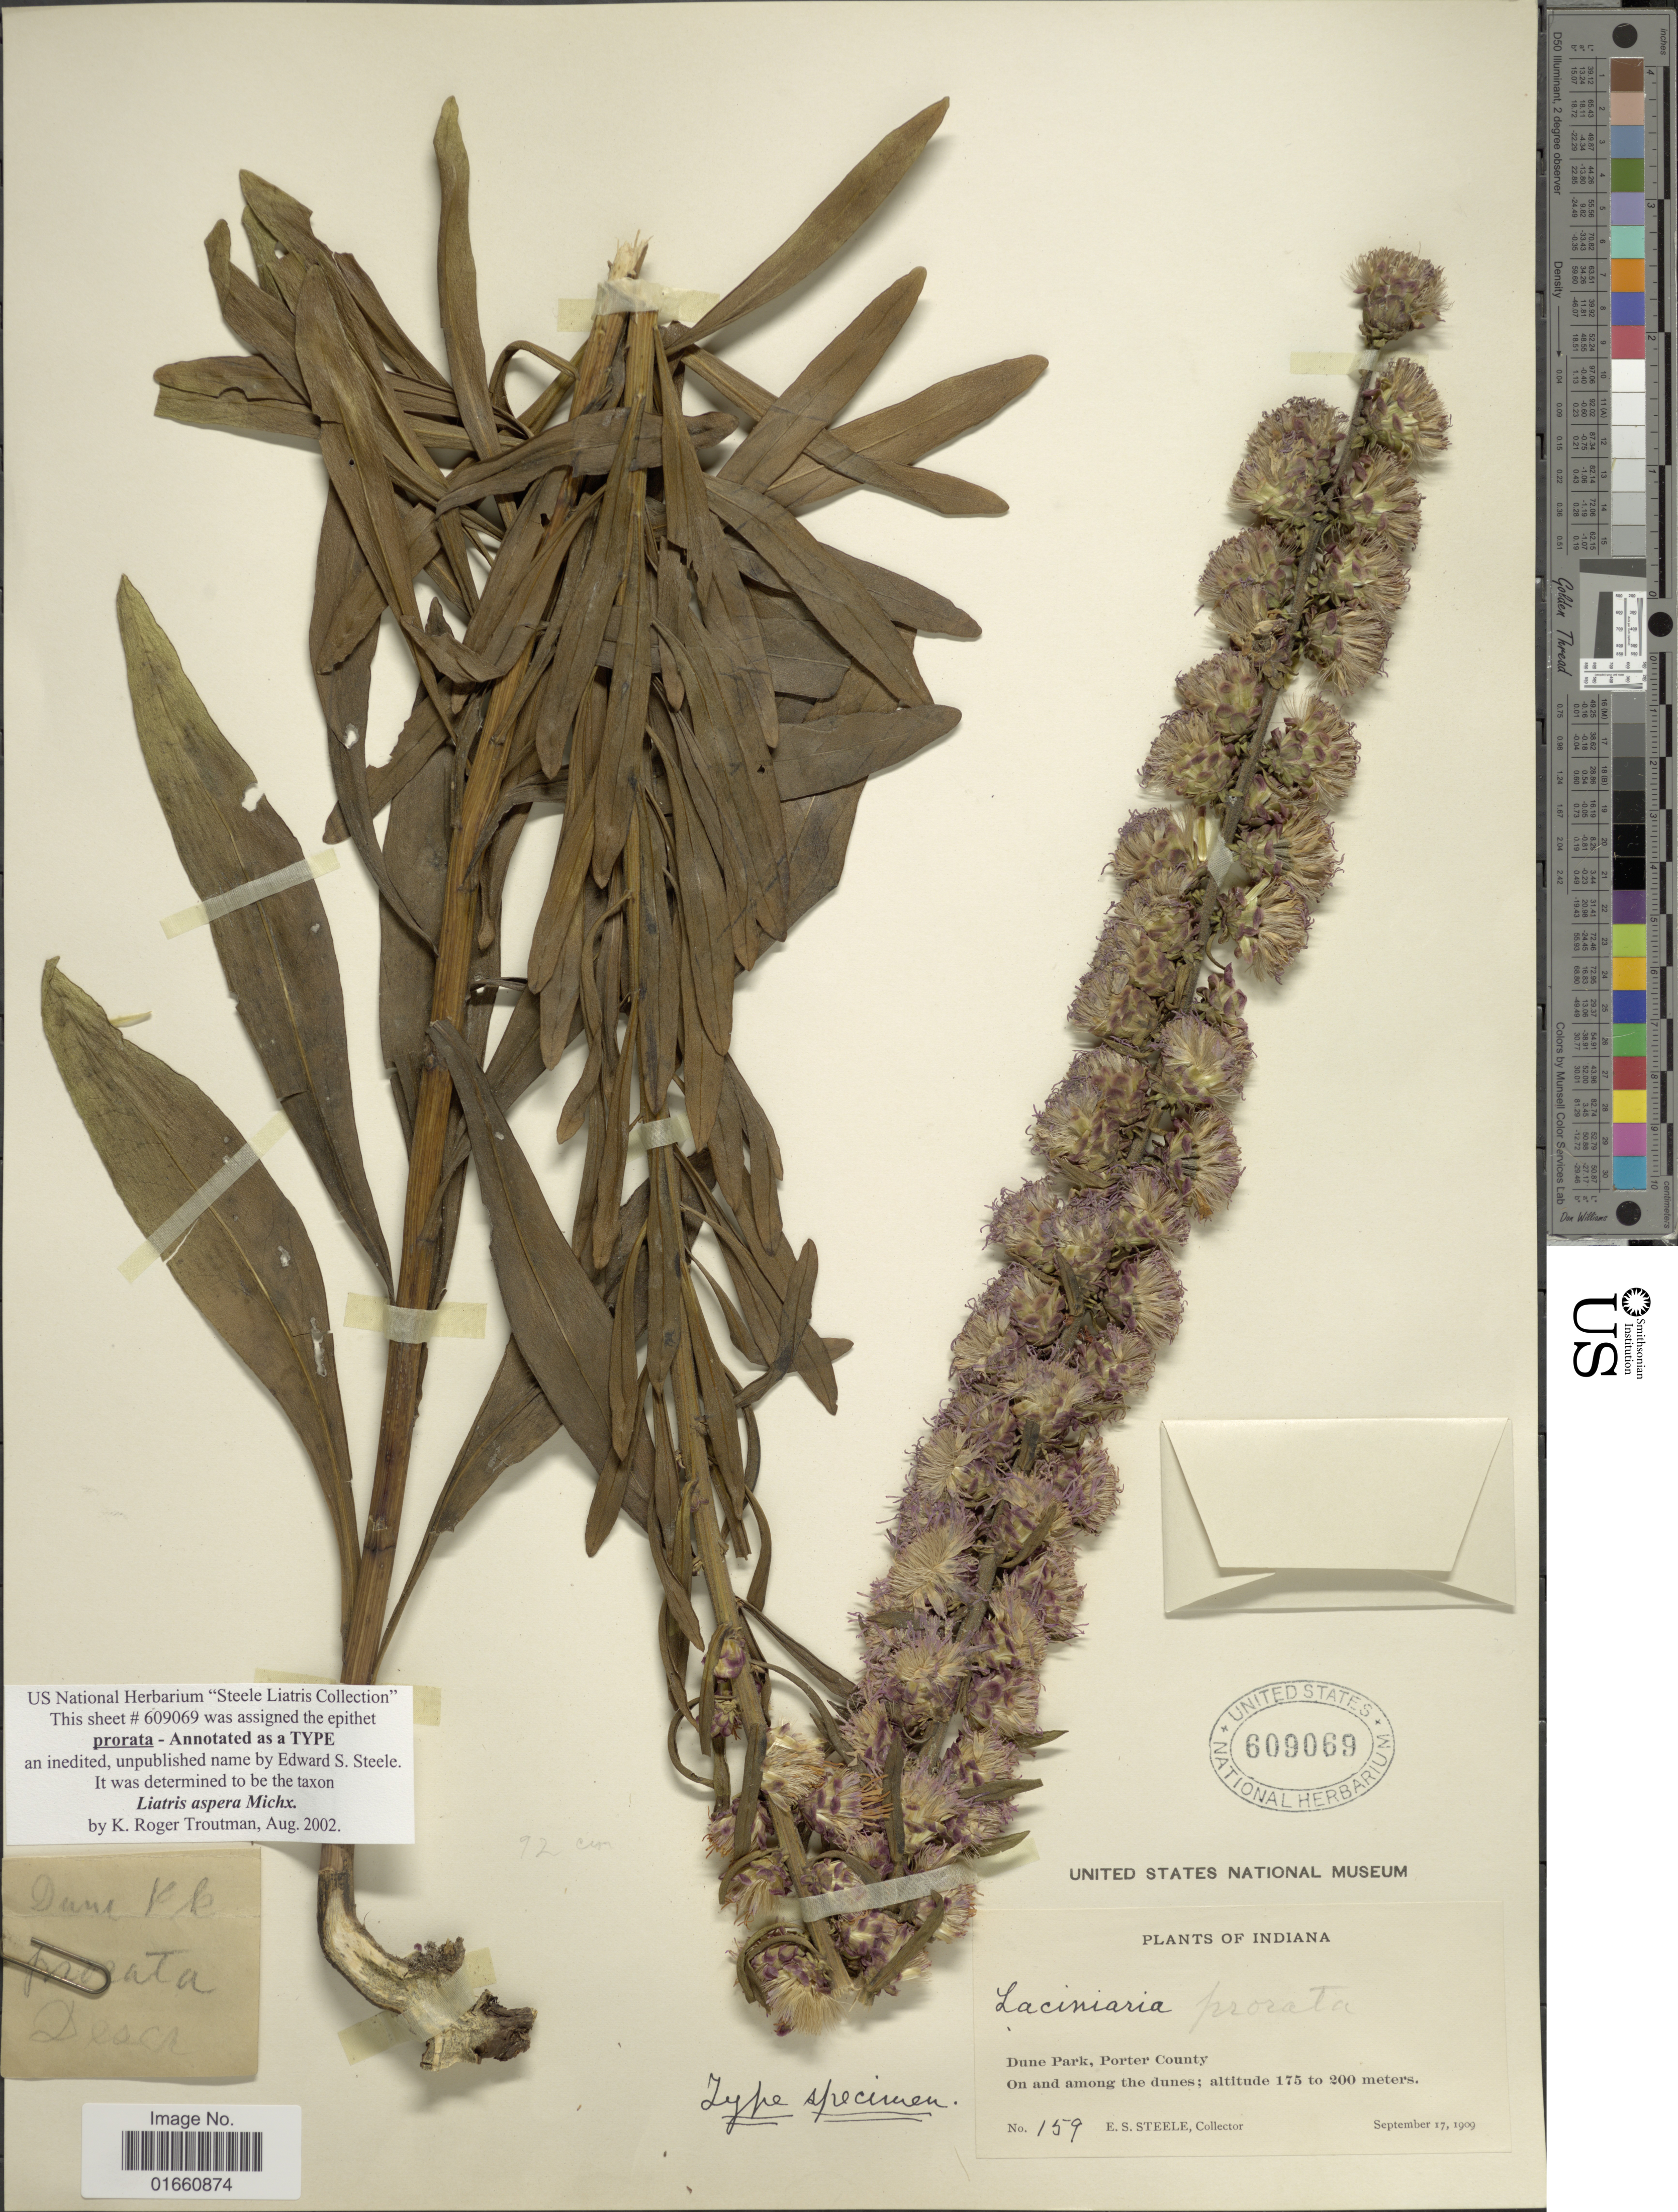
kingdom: Plantae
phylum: Tracheophyta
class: Magnoliopsida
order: Asterales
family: Asteraceae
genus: Liatris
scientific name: Liatris aspera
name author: Michx.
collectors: E. Steele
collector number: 159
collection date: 1909-09-17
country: United States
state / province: Indiana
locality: Dune Park, Porter County, On and among the dunes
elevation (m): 175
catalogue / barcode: US 609069